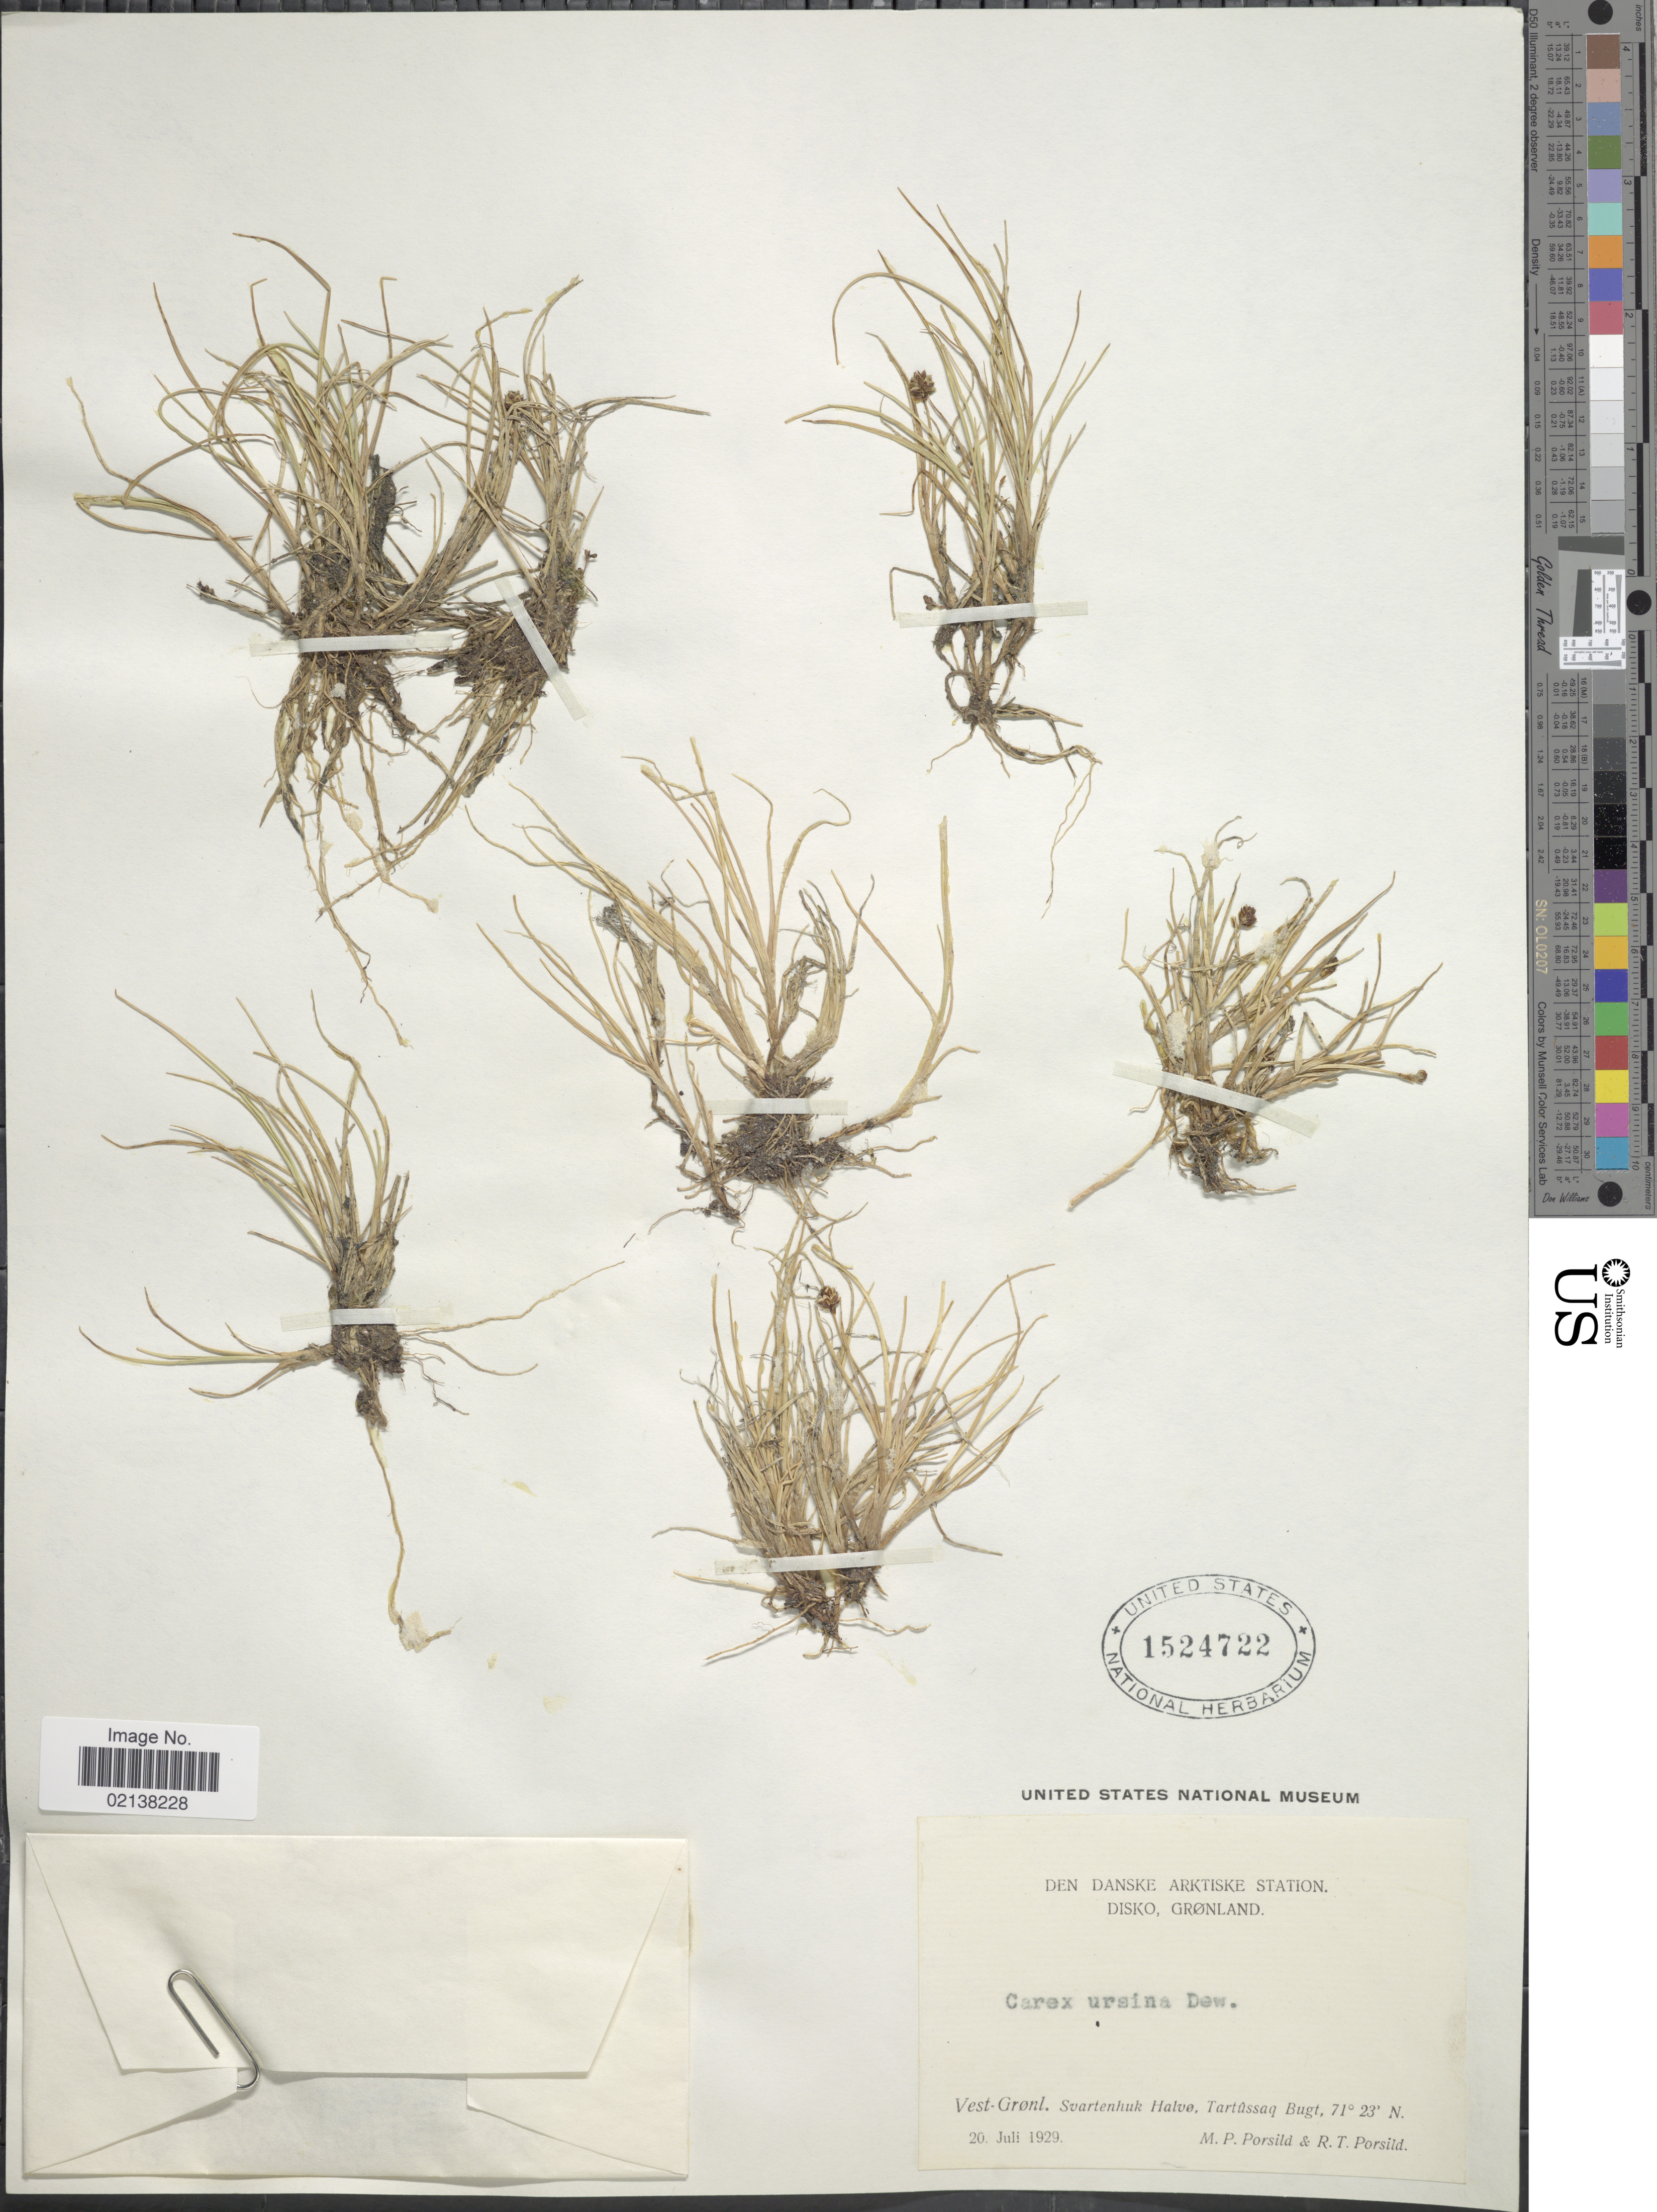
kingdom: Plantae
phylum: Tracheophyta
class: Liliopsida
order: Poales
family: Cyperaceae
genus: Carex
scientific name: Carex ursina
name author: Dewey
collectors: M. P. Porsild & R. T. Porsild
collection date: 1929-07-20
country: Greenland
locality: Den Danske Arktiske Station. Disko, Gronland. Vest-Gronl. Svartenhuk Halvo, Tartussaq Bugt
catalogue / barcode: US 1524722